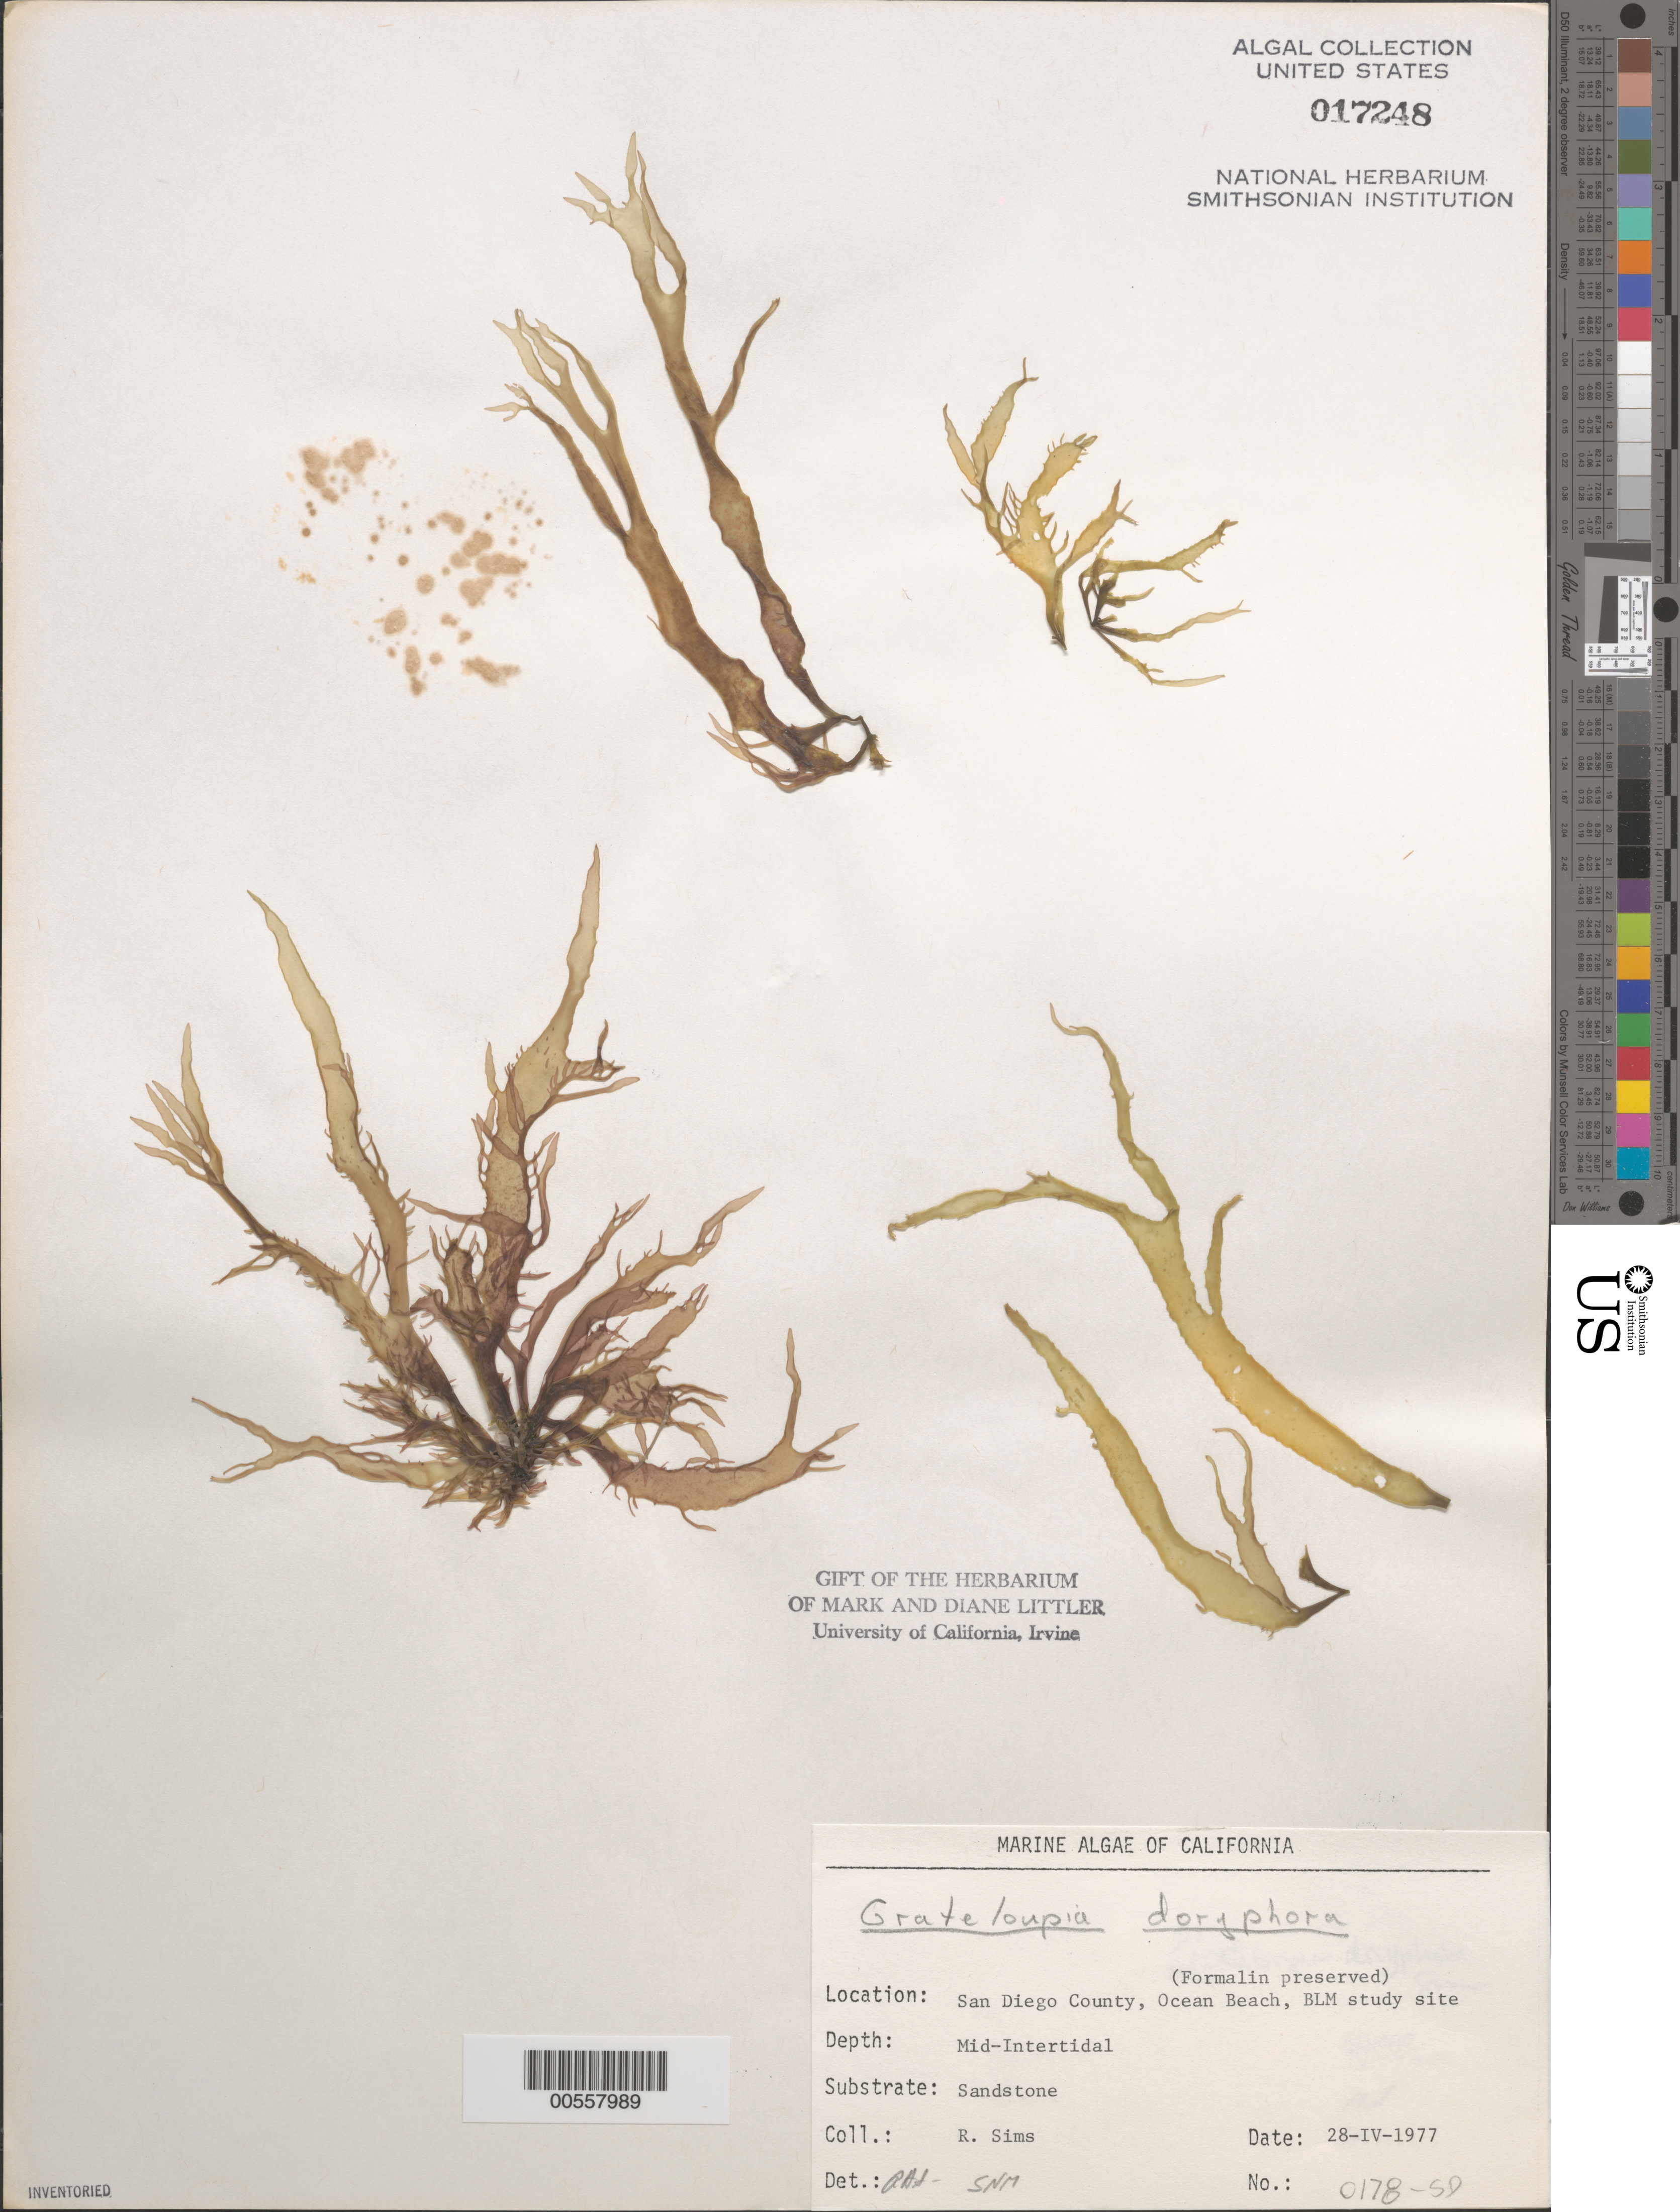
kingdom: Plantae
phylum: Rhodophyta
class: Florideophyceae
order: Halymeniales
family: Halymeniaceae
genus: Grateloupia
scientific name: Grateloupia doryphora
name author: (Mont.) Howe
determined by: Sims, Robert H.; Murray, S. N.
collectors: R. H. Sims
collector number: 0178-sd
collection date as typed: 28 Apr 1977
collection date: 1977-04-28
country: United States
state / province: California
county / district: San Diego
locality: Ocean Beach, end of Del Monte Street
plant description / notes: BLM-SOCALBIGHT Rocky Intertidal Survey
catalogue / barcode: US 17248